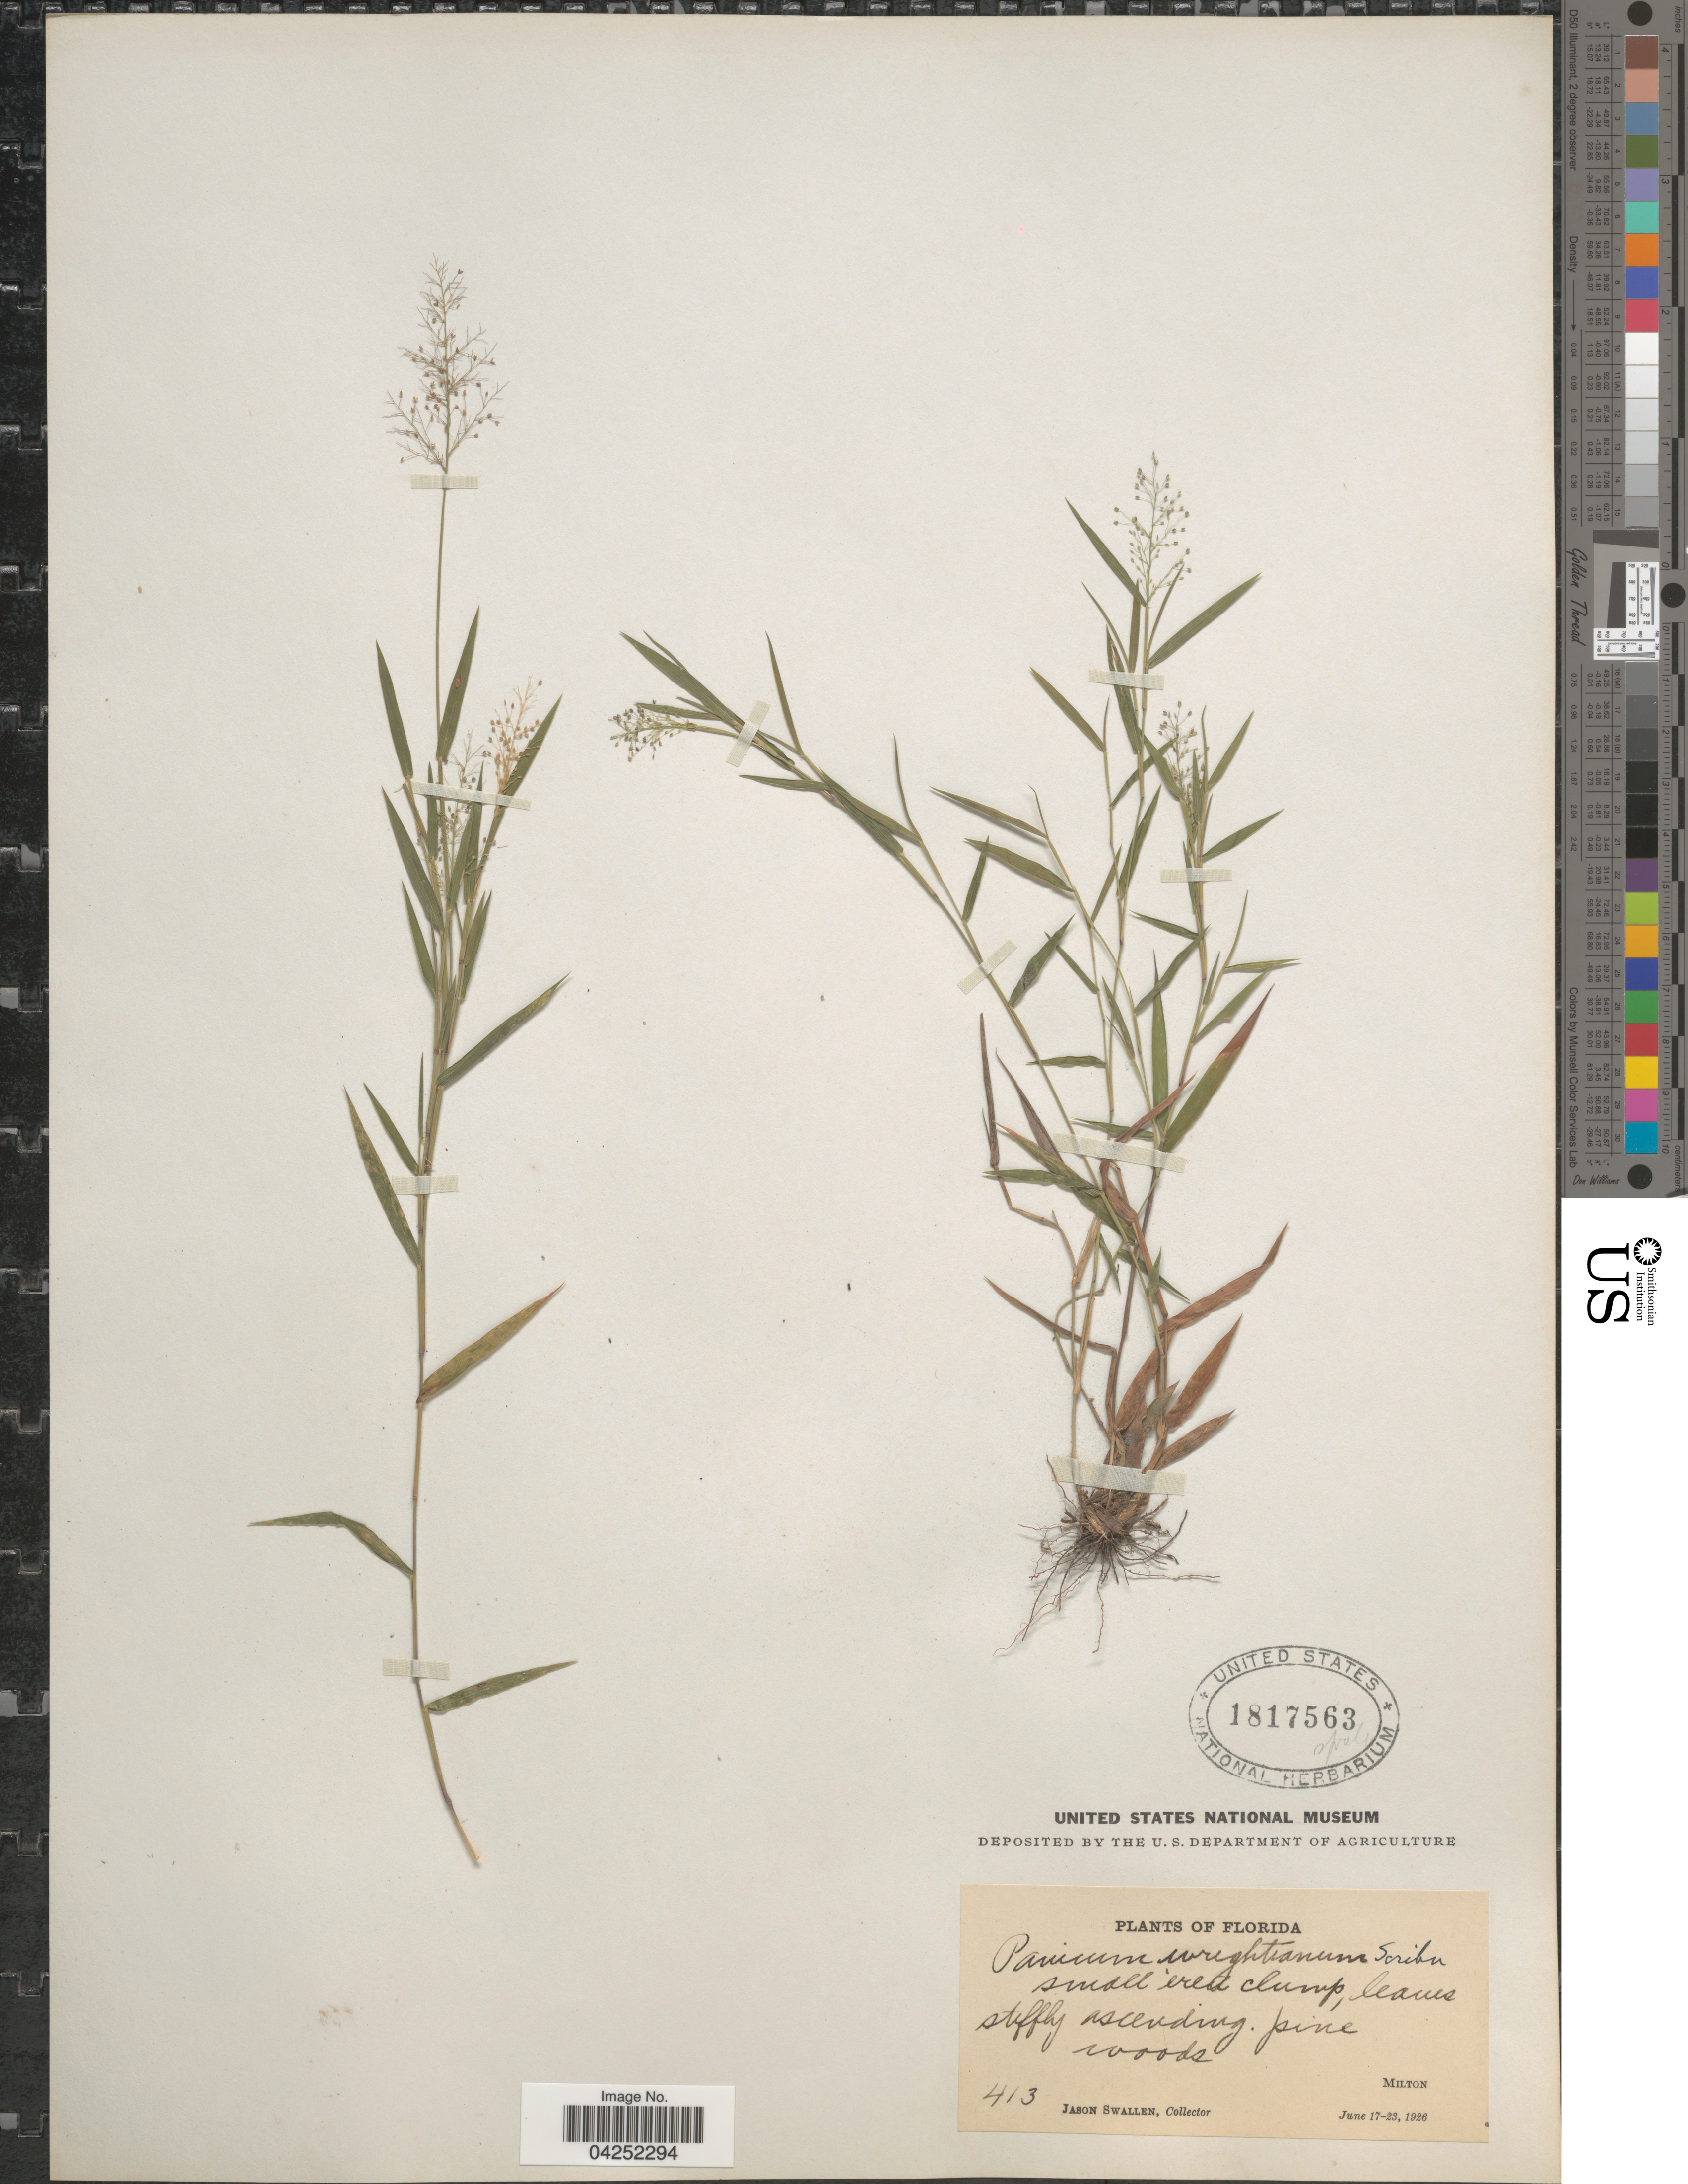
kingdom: Plantae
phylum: Tracheophyta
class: Liliopsida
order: Poales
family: Poaceae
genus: Dichanthelium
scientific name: Dichanthelium acuminatum var. longiligulatum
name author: (Nash) Gould & C.A. Clark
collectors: J. R. Swallen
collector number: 413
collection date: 1926-06-17/1926-06-23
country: United States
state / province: Florida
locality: Pine woods. Milton.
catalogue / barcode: US 1817563